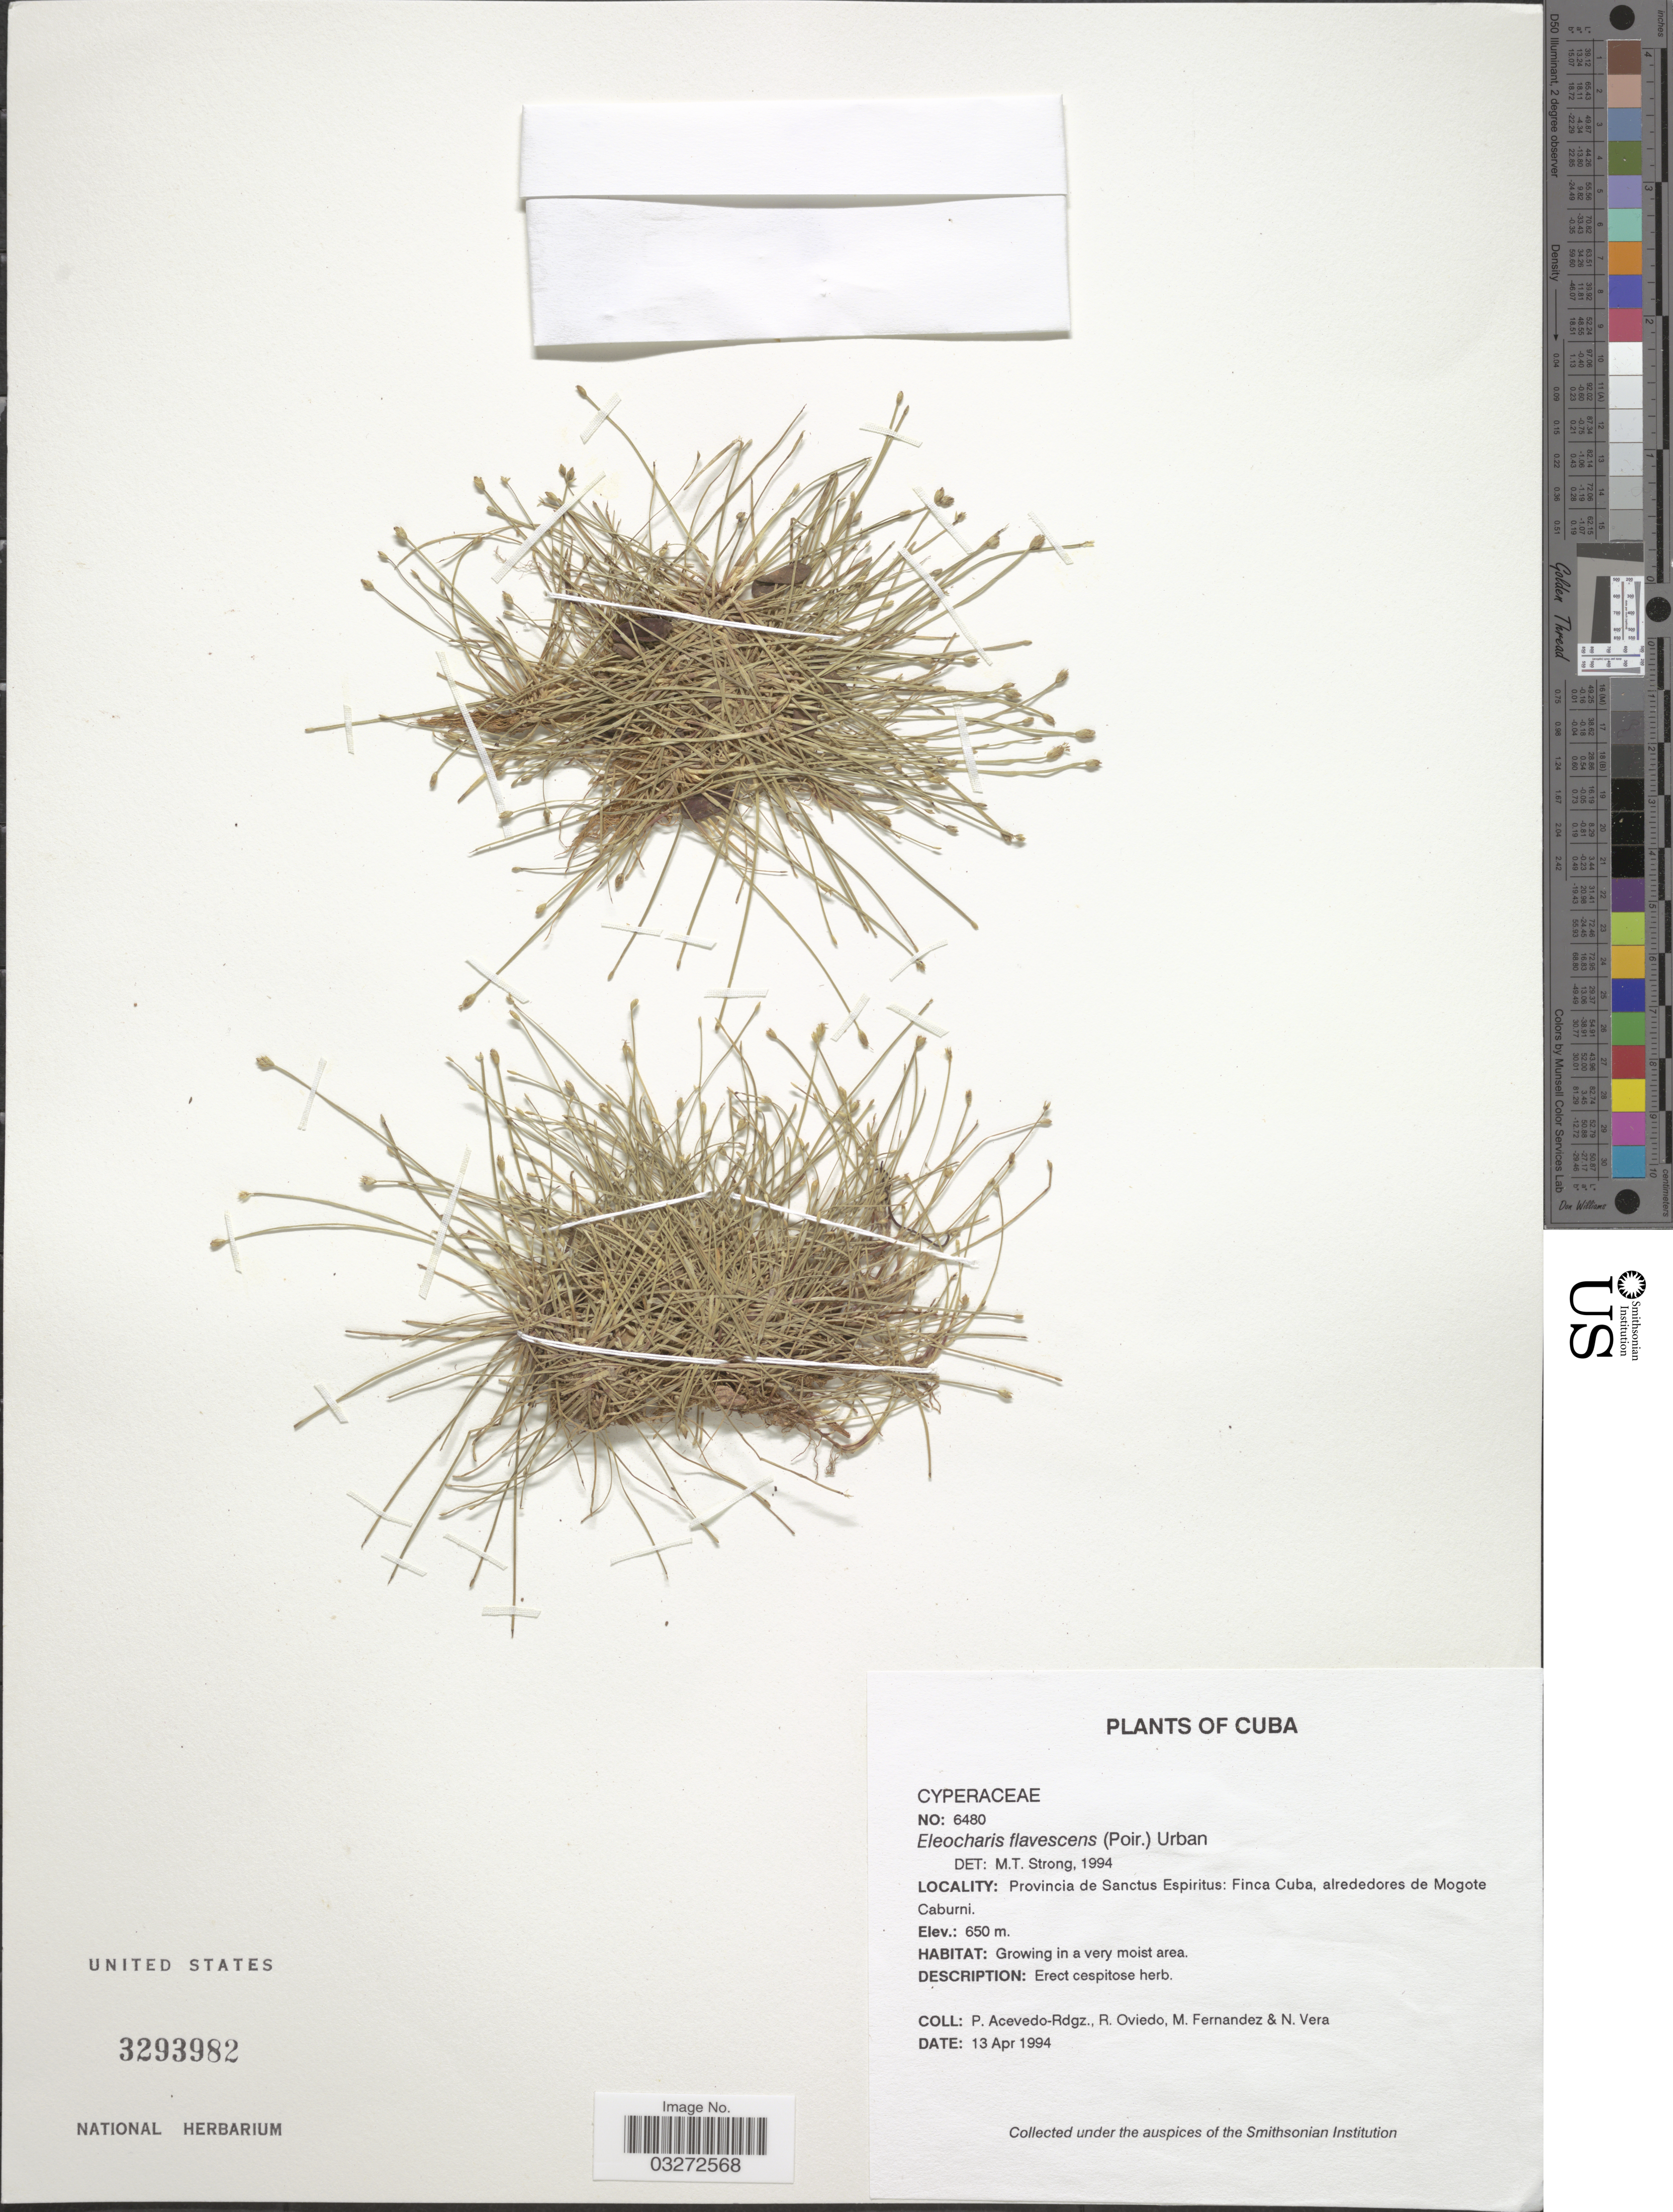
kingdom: Plantae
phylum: Tracheophyta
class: Liliopsida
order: Poales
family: Cyperaceae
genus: Eleocharis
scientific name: Eleocharis flavescens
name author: (Poir.) Urb.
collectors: P. Acevedo-Rodr., R. Oviedo, M. Fernandez & N. Vera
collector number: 6480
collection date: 1994-04-13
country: Cuba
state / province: Sancti Spíritus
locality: Provincia de Sanctus Espiritus: Finca Cuba, alrededores de Mogote Caburni.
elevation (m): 650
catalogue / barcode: US 3293982